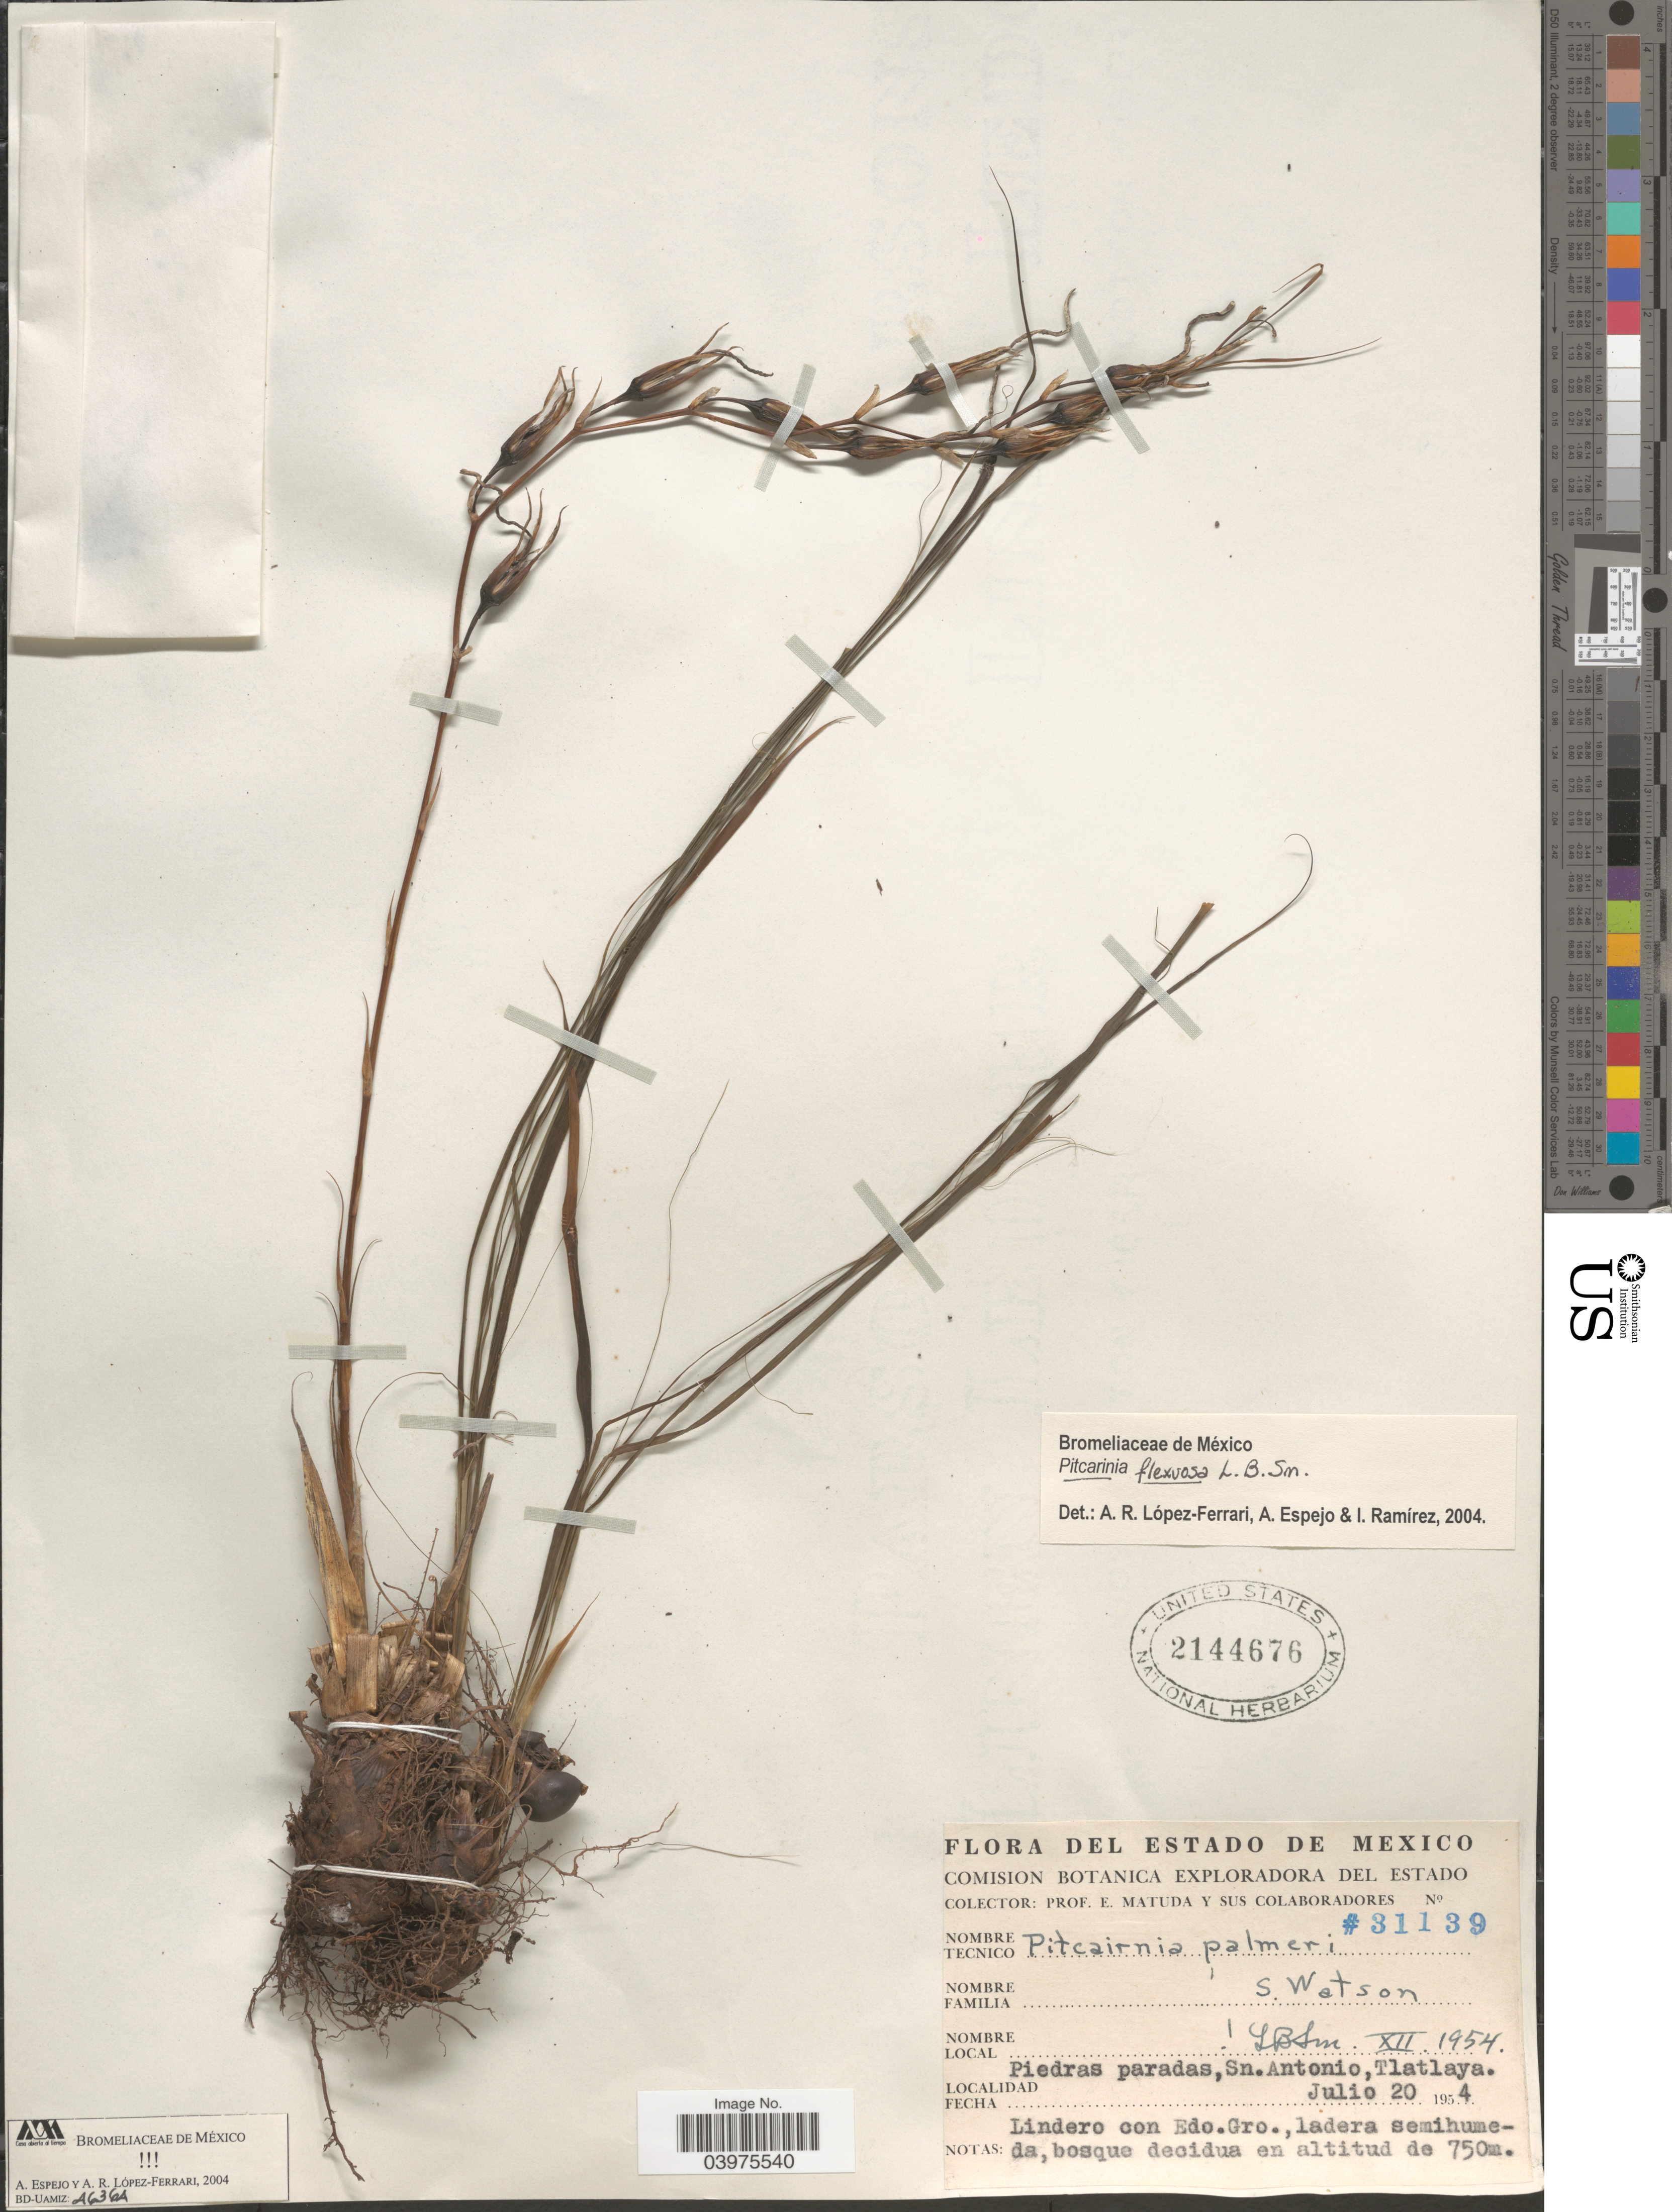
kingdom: Plantae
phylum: Tracheophyta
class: Liliopsida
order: Poales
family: Bromeliaceae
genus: Pitcairnia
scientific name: Pitcairnia flexuosa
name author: L.B. Sm.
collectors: E. Matuda & Sus Colaboradores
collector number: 31139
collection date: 1954-07-20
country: Mexico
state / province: Guerrero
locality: Piedras paradas, San Antonio, Tlatlaya. Lindero con el Edo. de Guerrero.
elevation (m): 750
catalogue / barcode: US 2144676